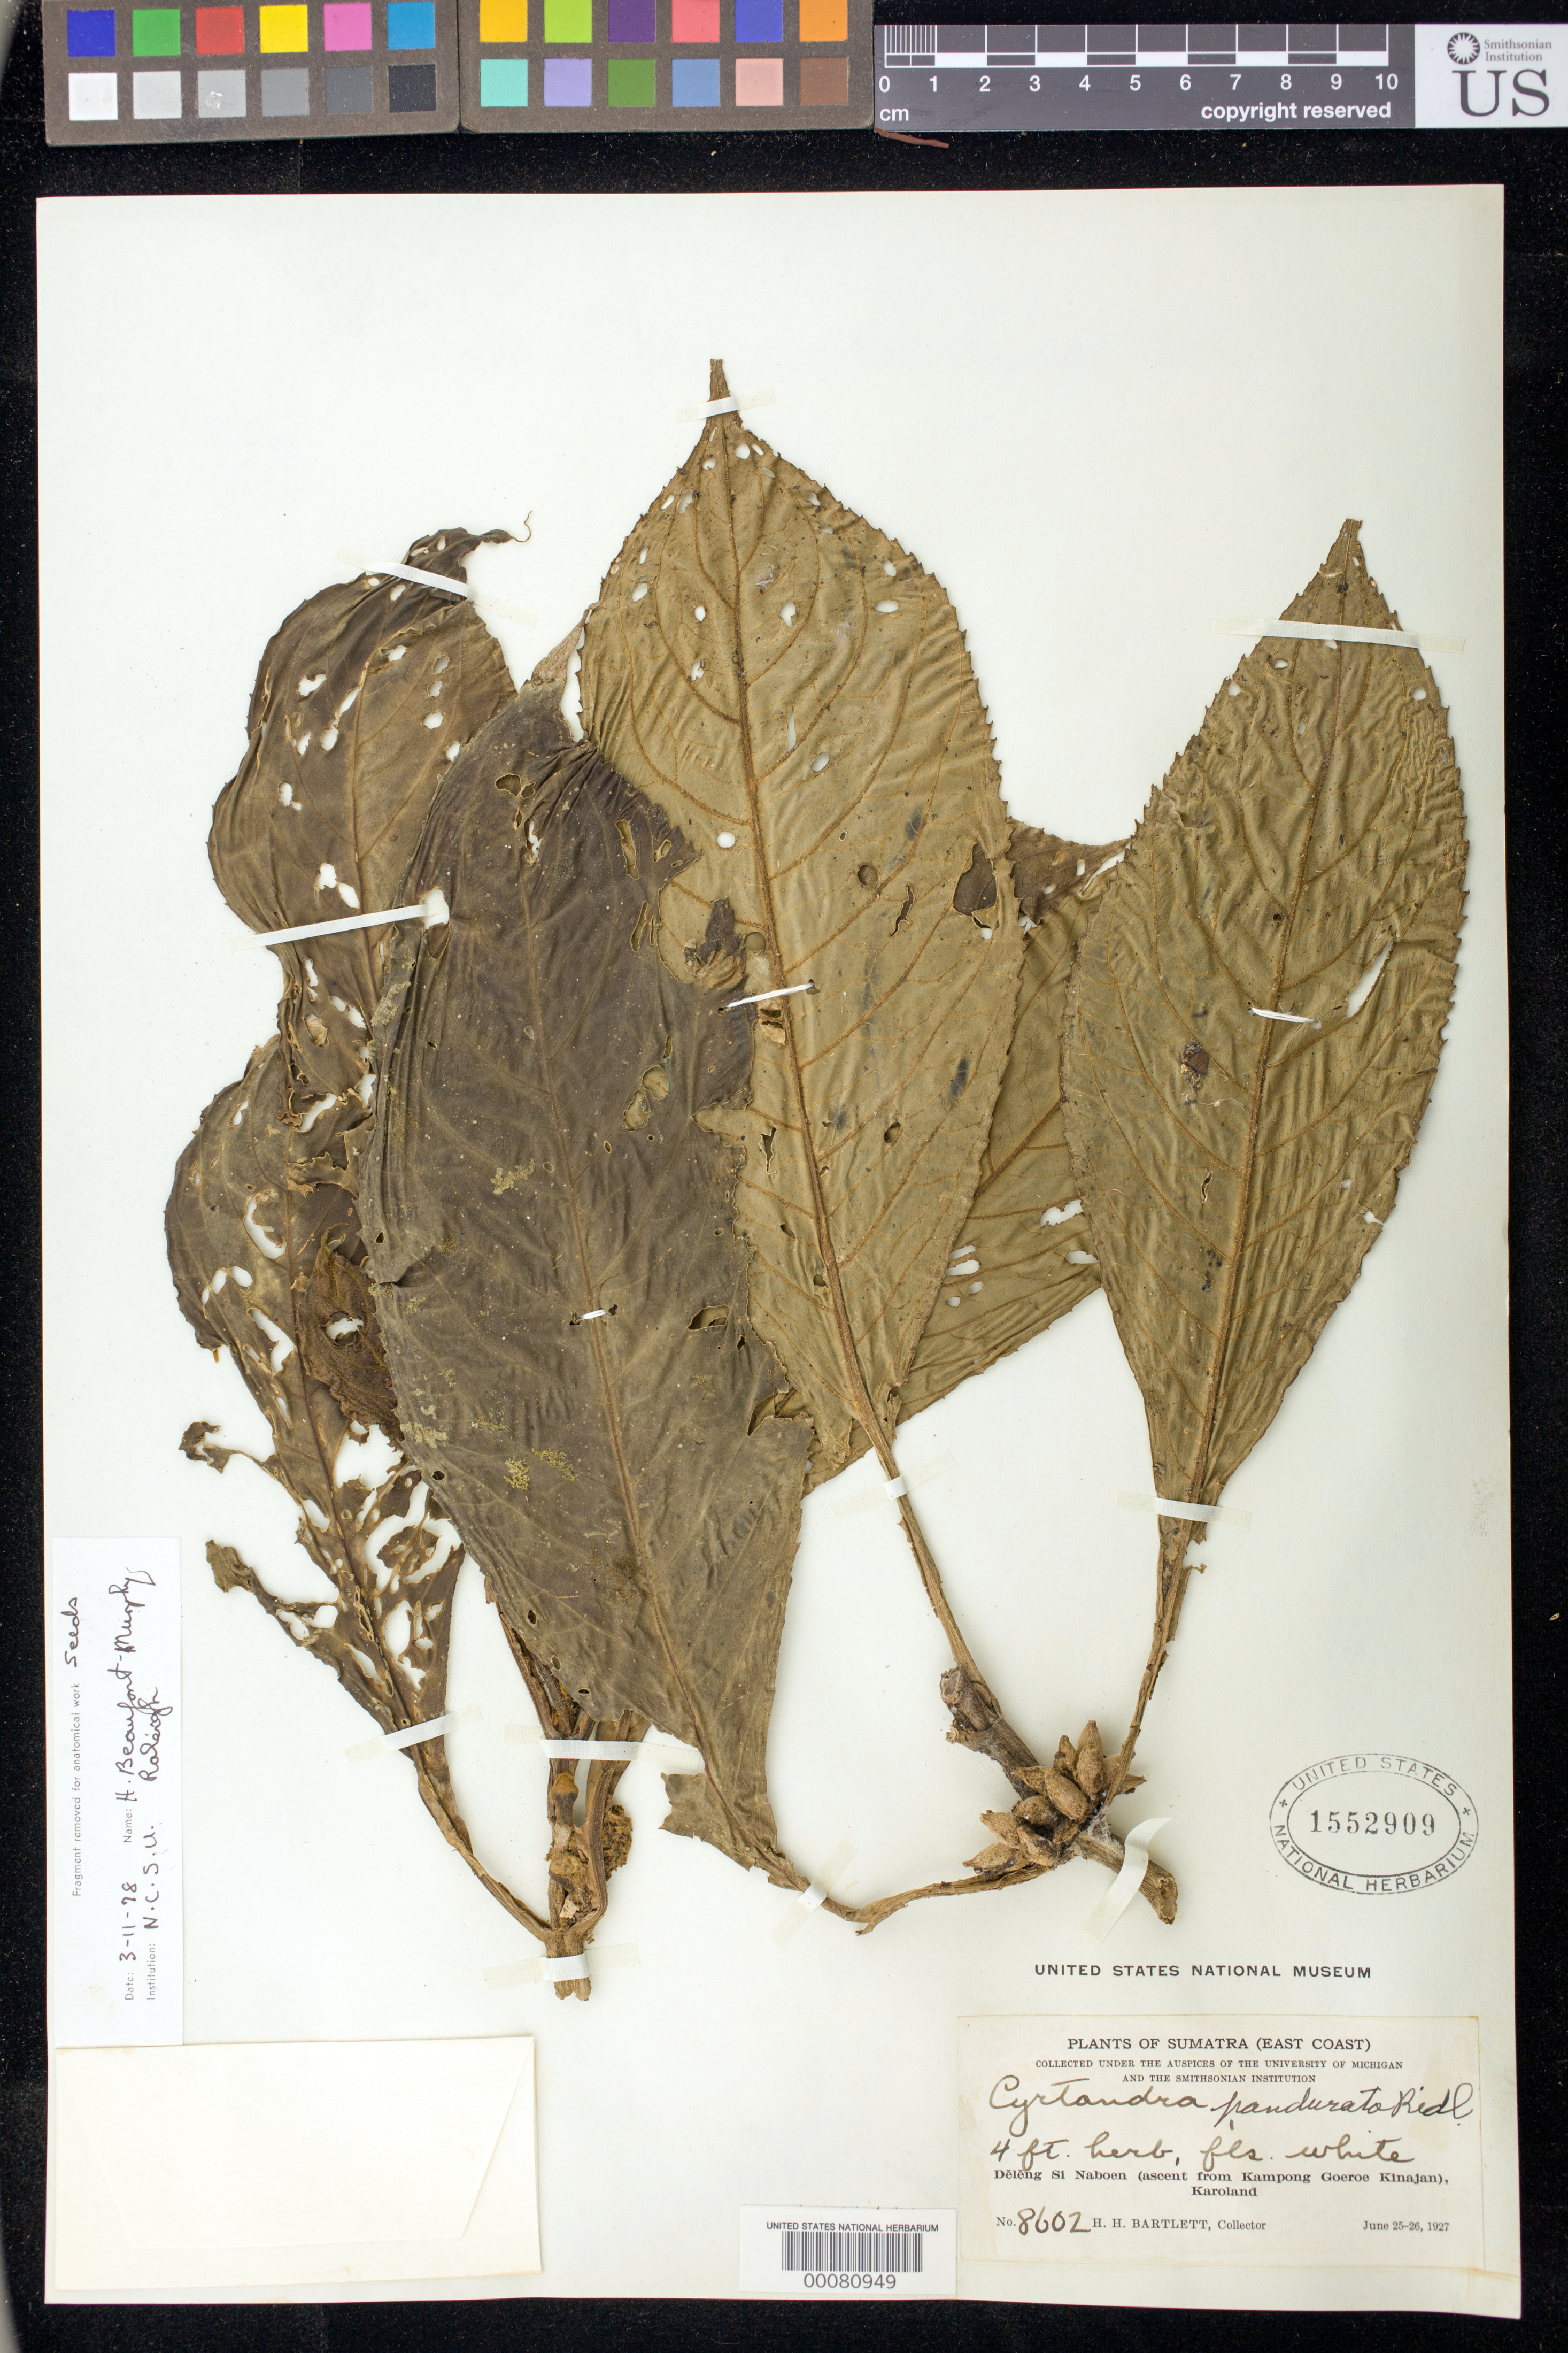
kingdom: Plantae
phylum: Tracheophyta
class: Magnoliopsida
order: Lamiales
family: Gesneriaceae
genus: Cyrtandra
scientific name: Cyrtandra pandurata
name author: Ridl.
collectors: H. H. Bartlett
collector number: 8602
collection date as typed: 25-26 Jun 1927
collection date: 1927-06-25/1927-06-26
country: Indonesia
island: Sumatra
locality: Deleng si naboen (ascent from kampong goeroe kinajan), karoland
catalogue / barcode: US 1552909